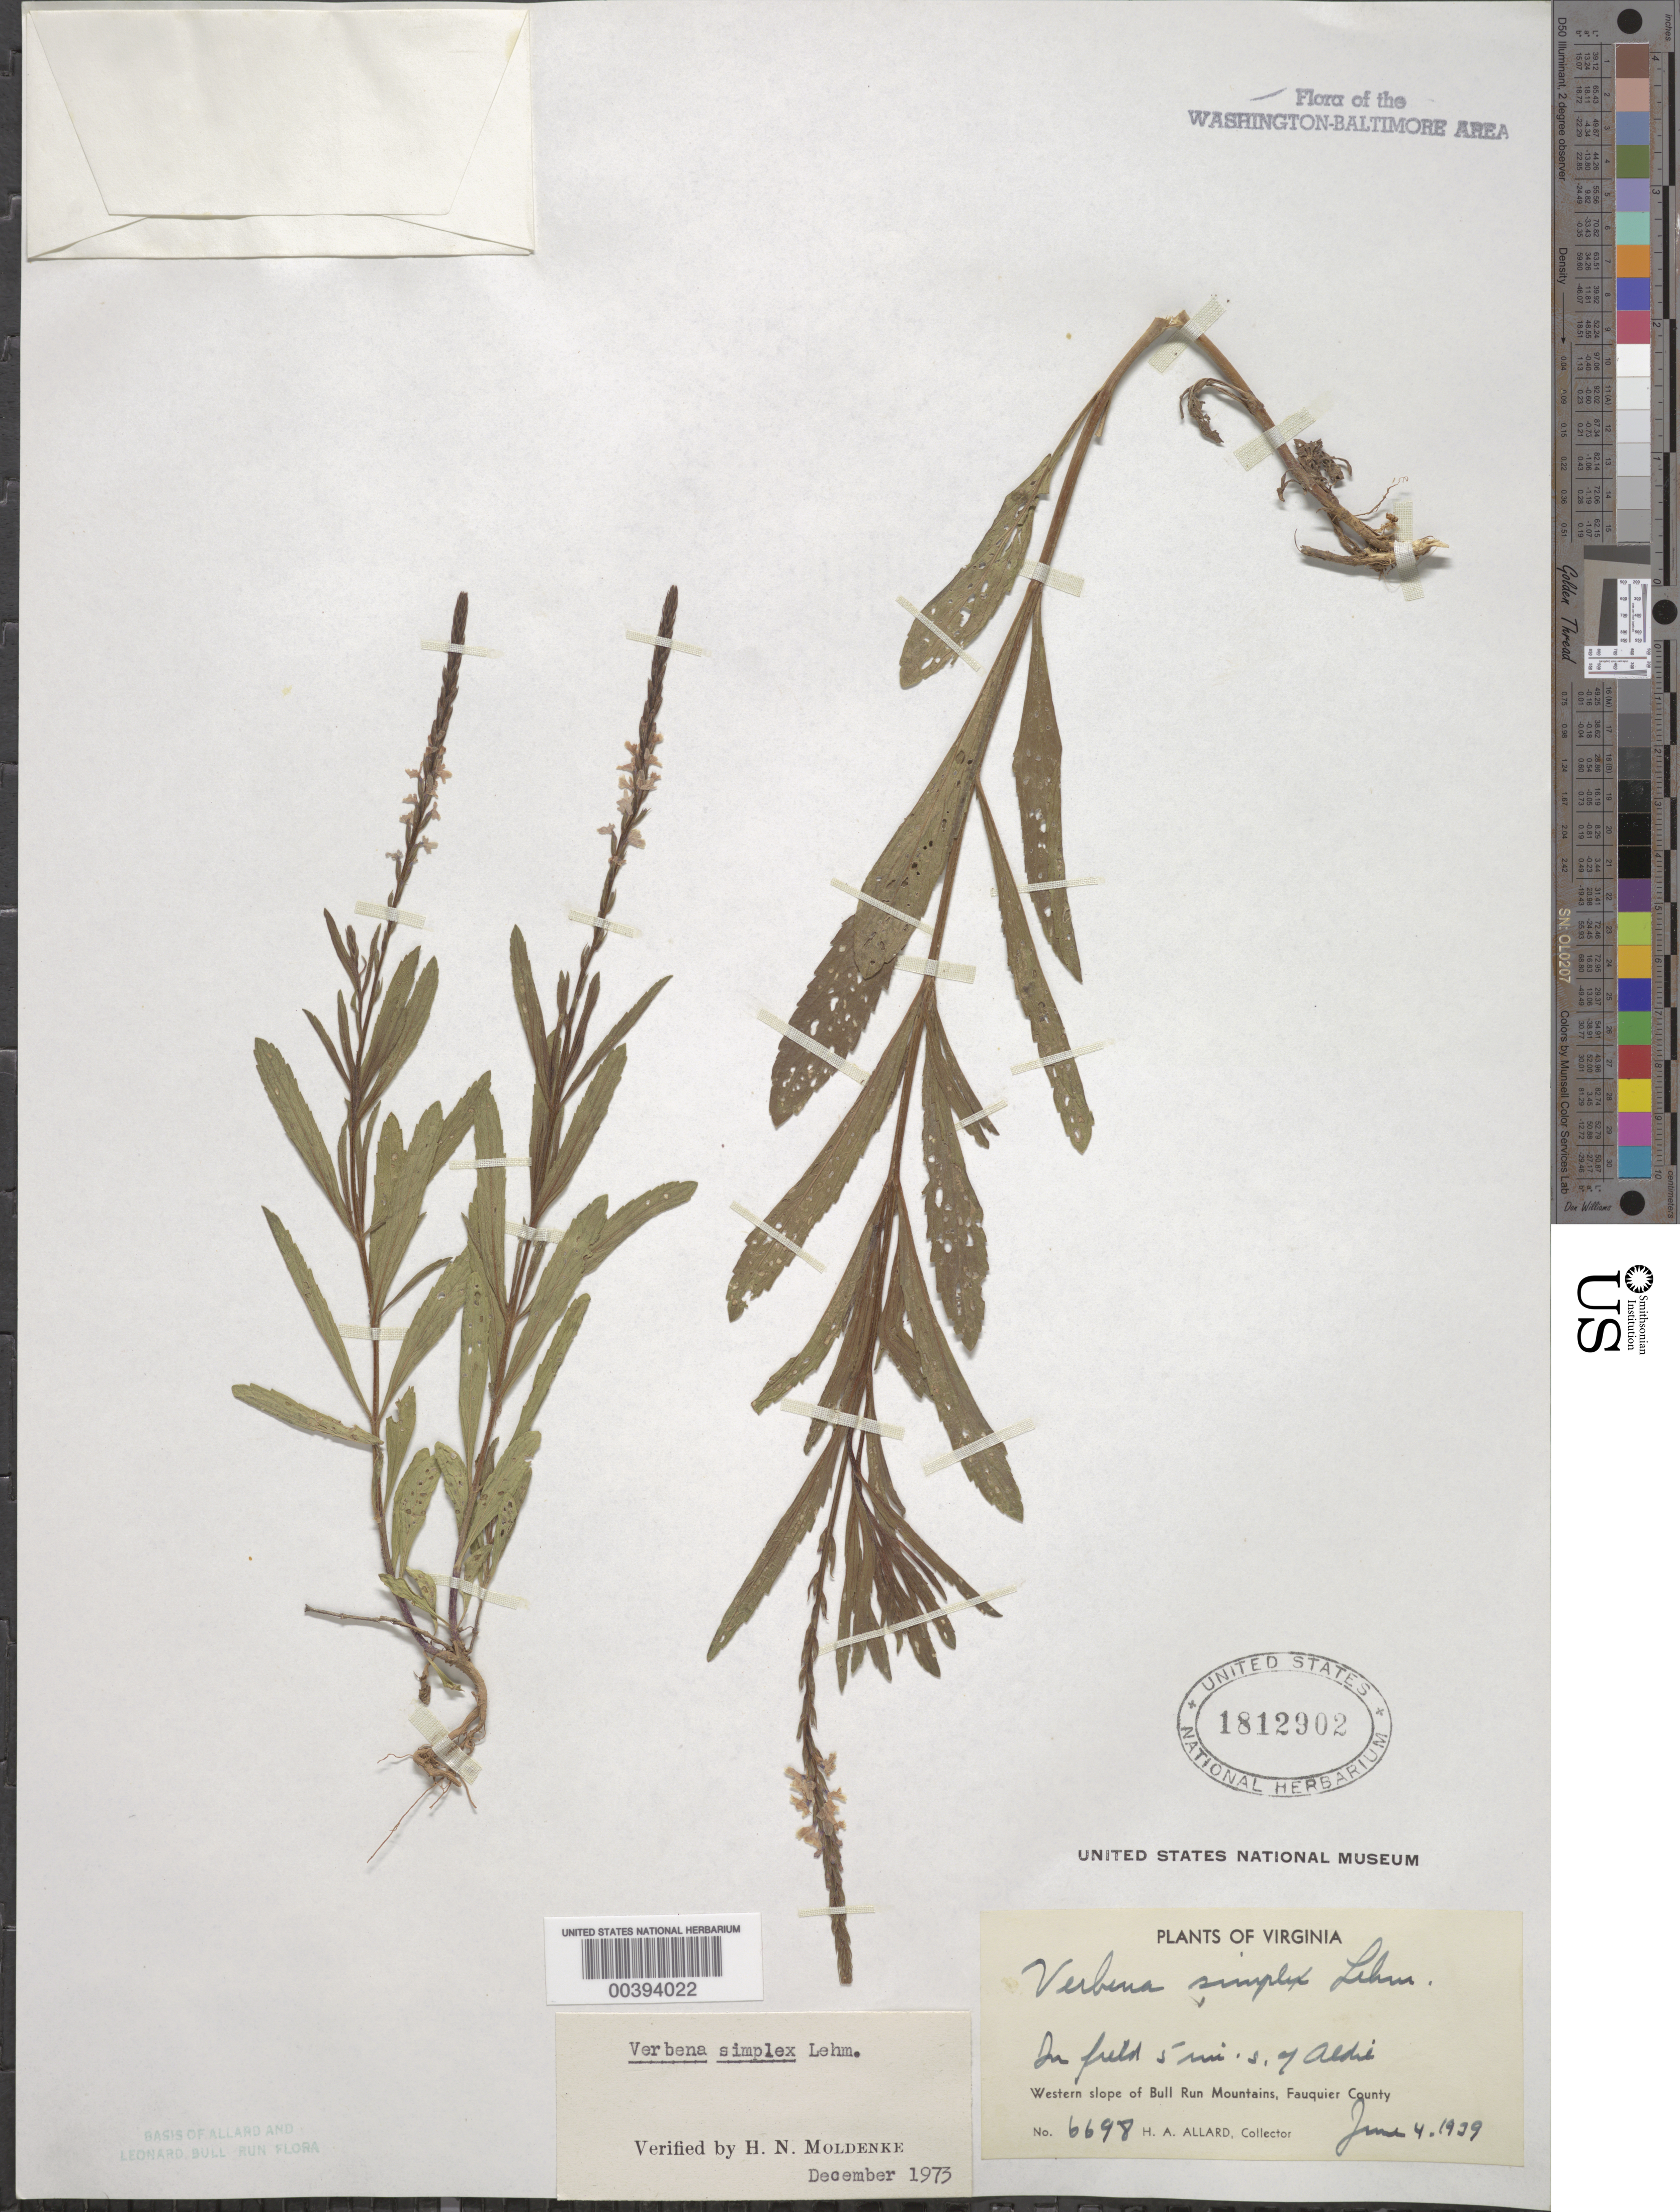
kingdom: Plantae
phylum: Tracheophyta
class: Magnoliopsida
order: Lamiales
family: Verbenaceae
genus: Verbena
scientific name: Verbena simplex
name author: F. Lehm.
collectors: H. A. Allard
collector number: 6698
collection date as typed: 04 Jun 1939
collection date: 1939-06-04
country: United States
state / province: Virginia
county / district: Fauquier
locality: South of Aldie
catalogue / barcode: US 1812902